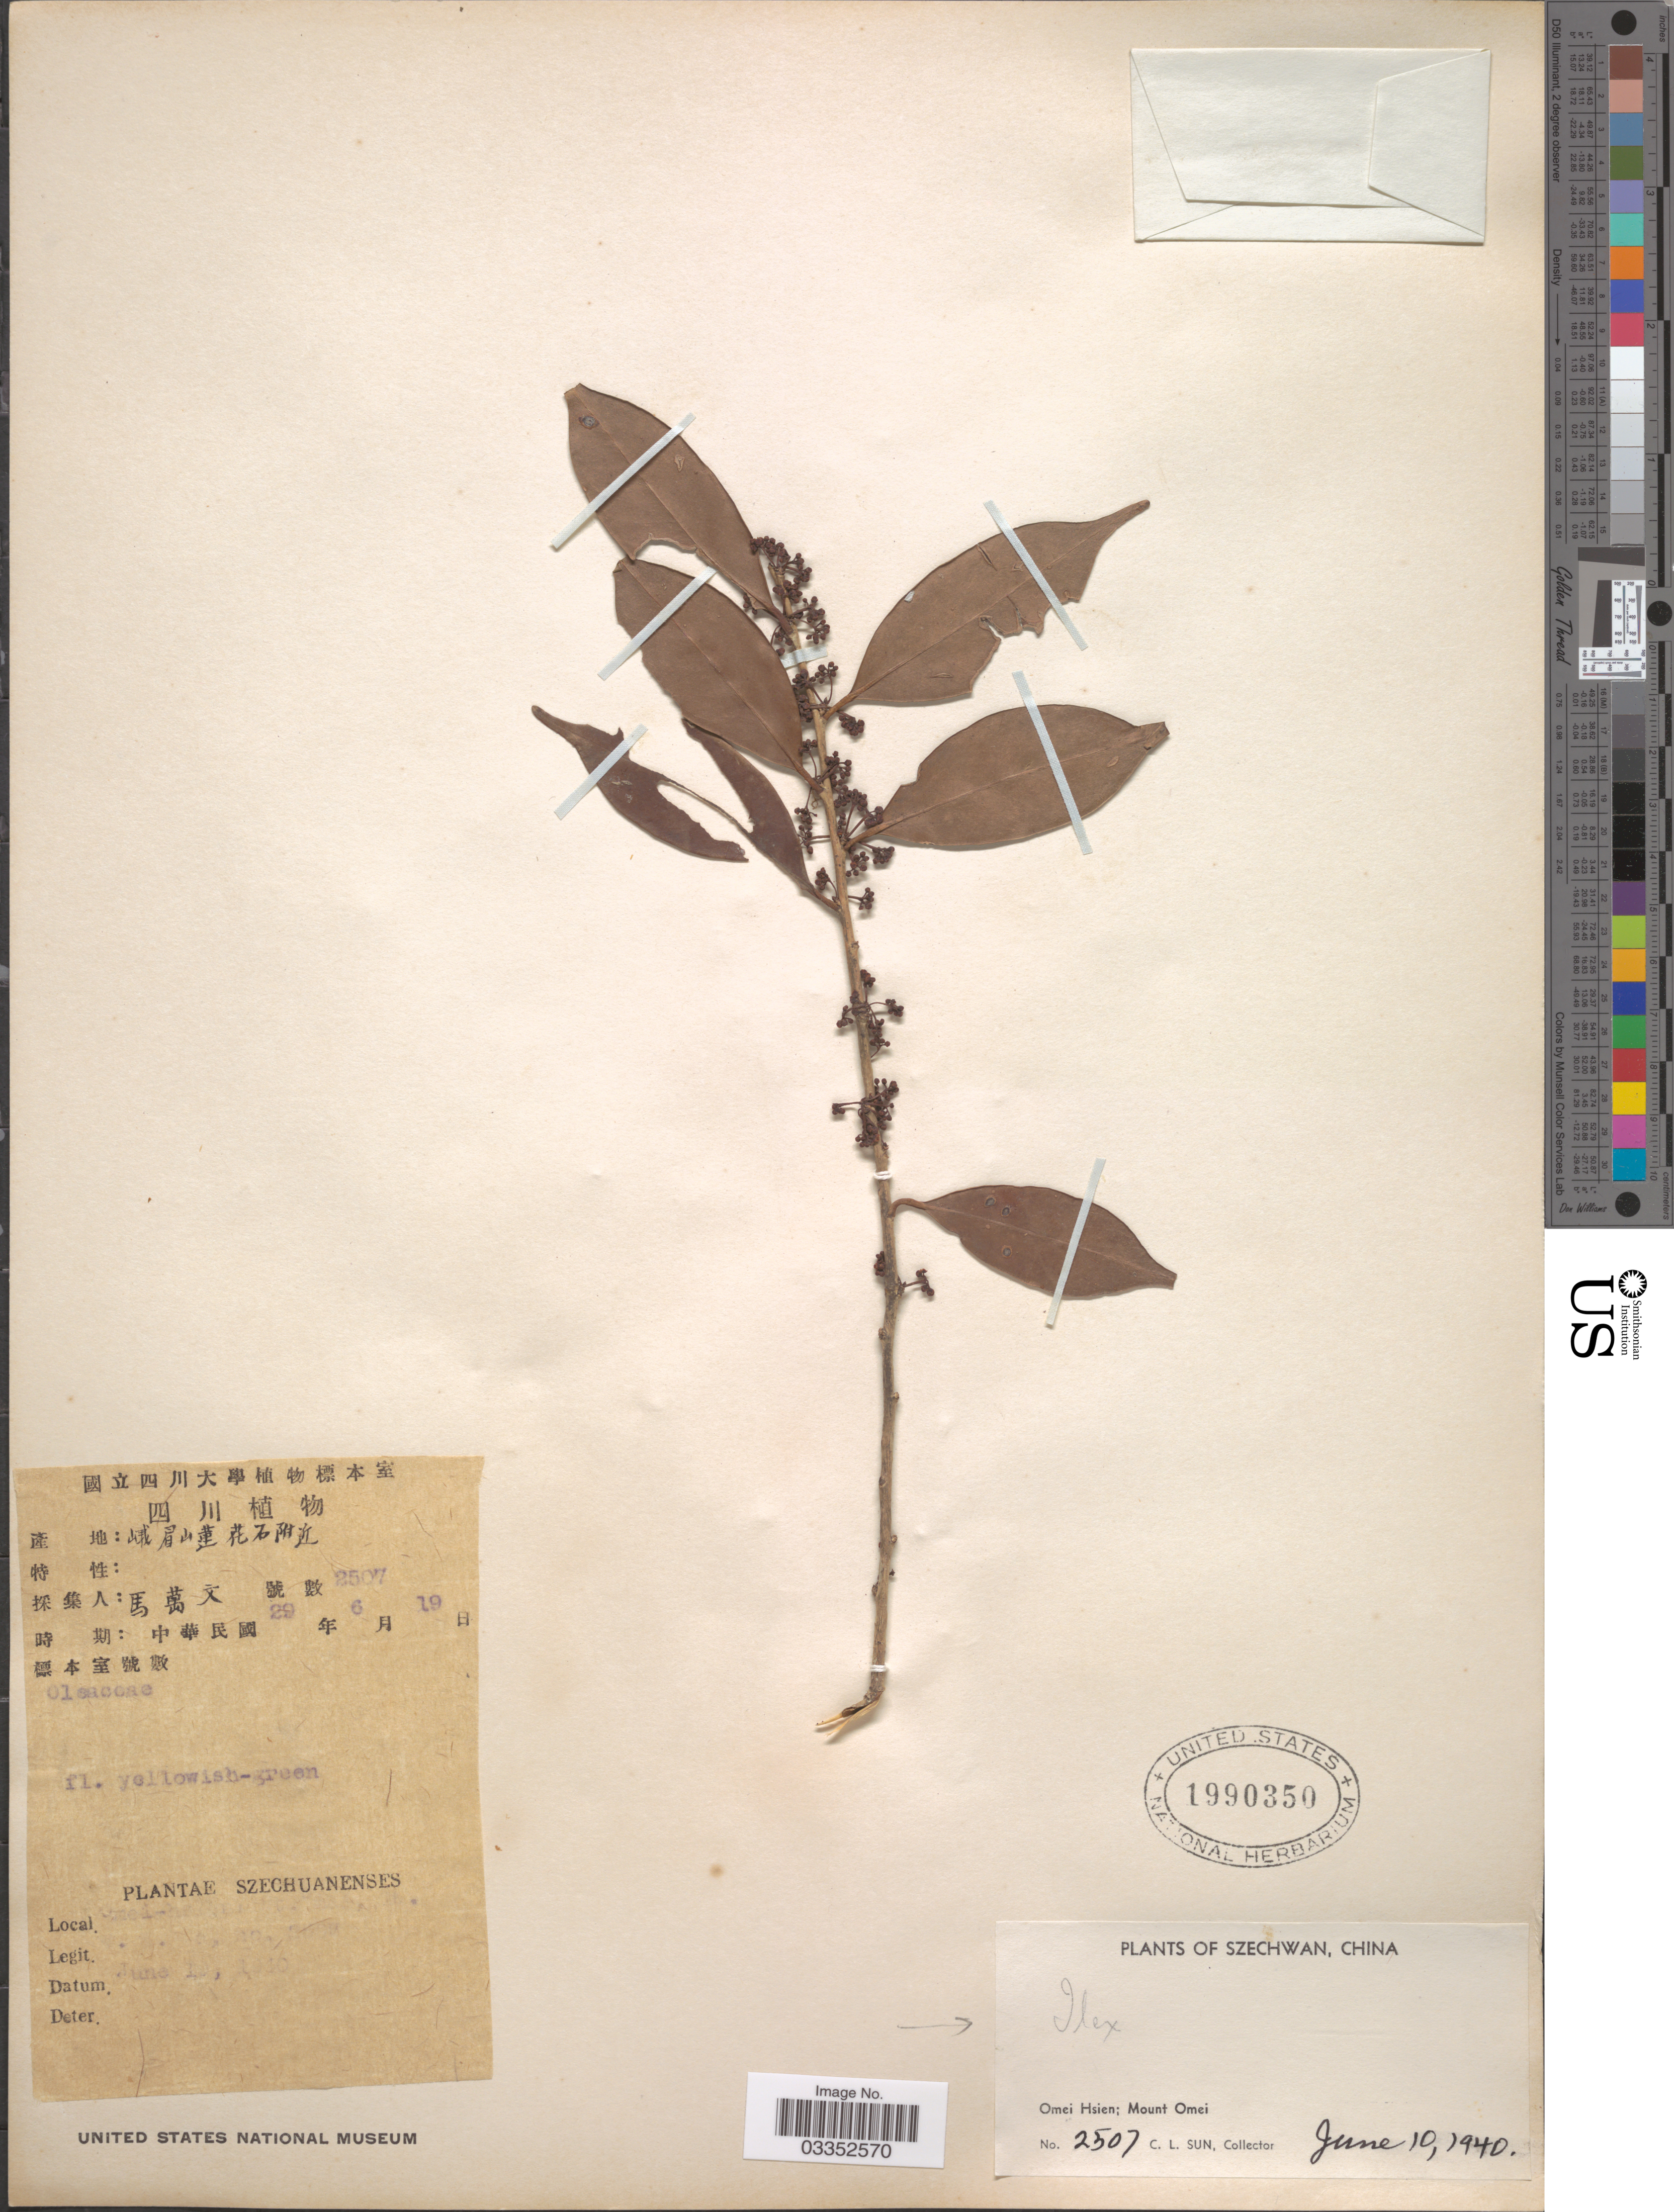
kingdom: Plantae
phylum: Tracheophyta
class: Magnoliopsida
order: Aquifoliales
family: Aquifoliaceae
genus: Ilex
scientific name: Ilex sp.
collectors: C. Sun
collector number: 2507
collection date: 1940-06-10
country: China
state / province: Sichuan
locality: Szechwan, Omei Hsien; Mount Omei.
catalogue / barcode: US 1990350